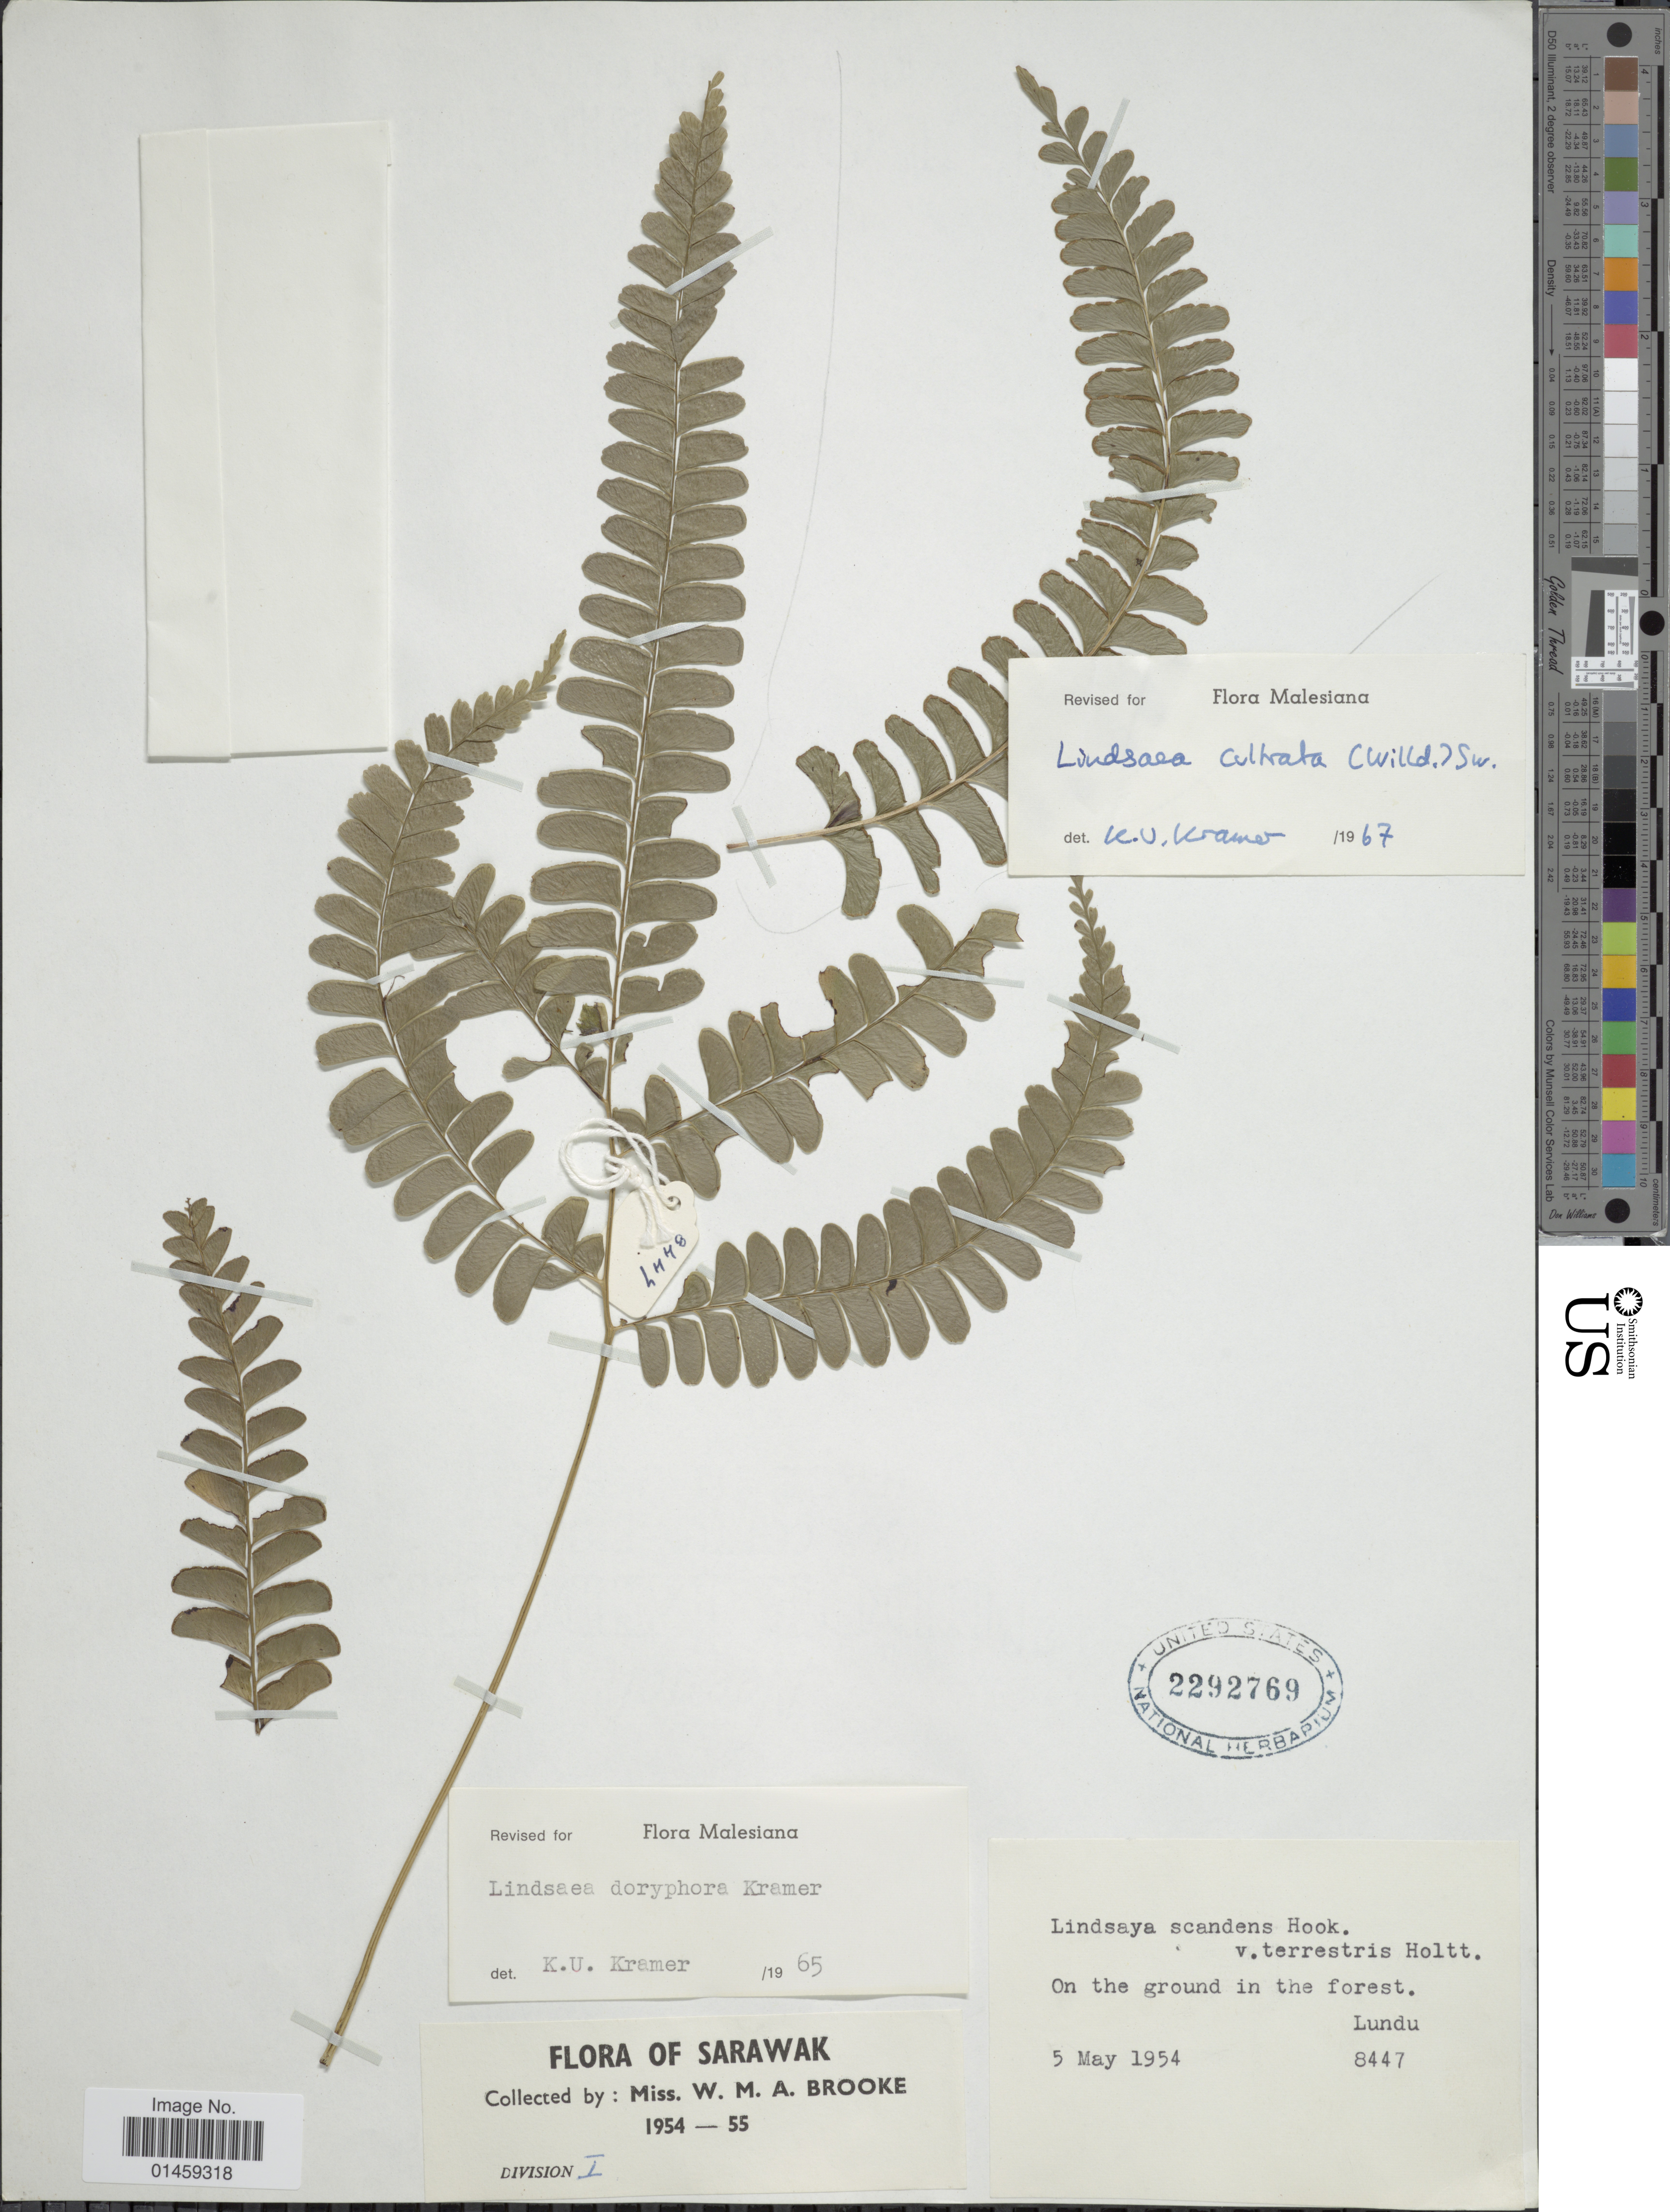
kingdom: Plantae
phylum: Tracheophyta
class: Polypodiopsida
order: Polypodiales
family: Lindsaeaceae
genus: Lindsaea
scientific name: Lindsaea doryphora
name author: K.U. Kramer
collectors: W. Brooke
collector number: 8447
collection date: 1954-05-05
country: Malaysia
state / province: Sarawak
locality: On the ground in the forest. Lundu.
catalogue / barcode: US 2292769